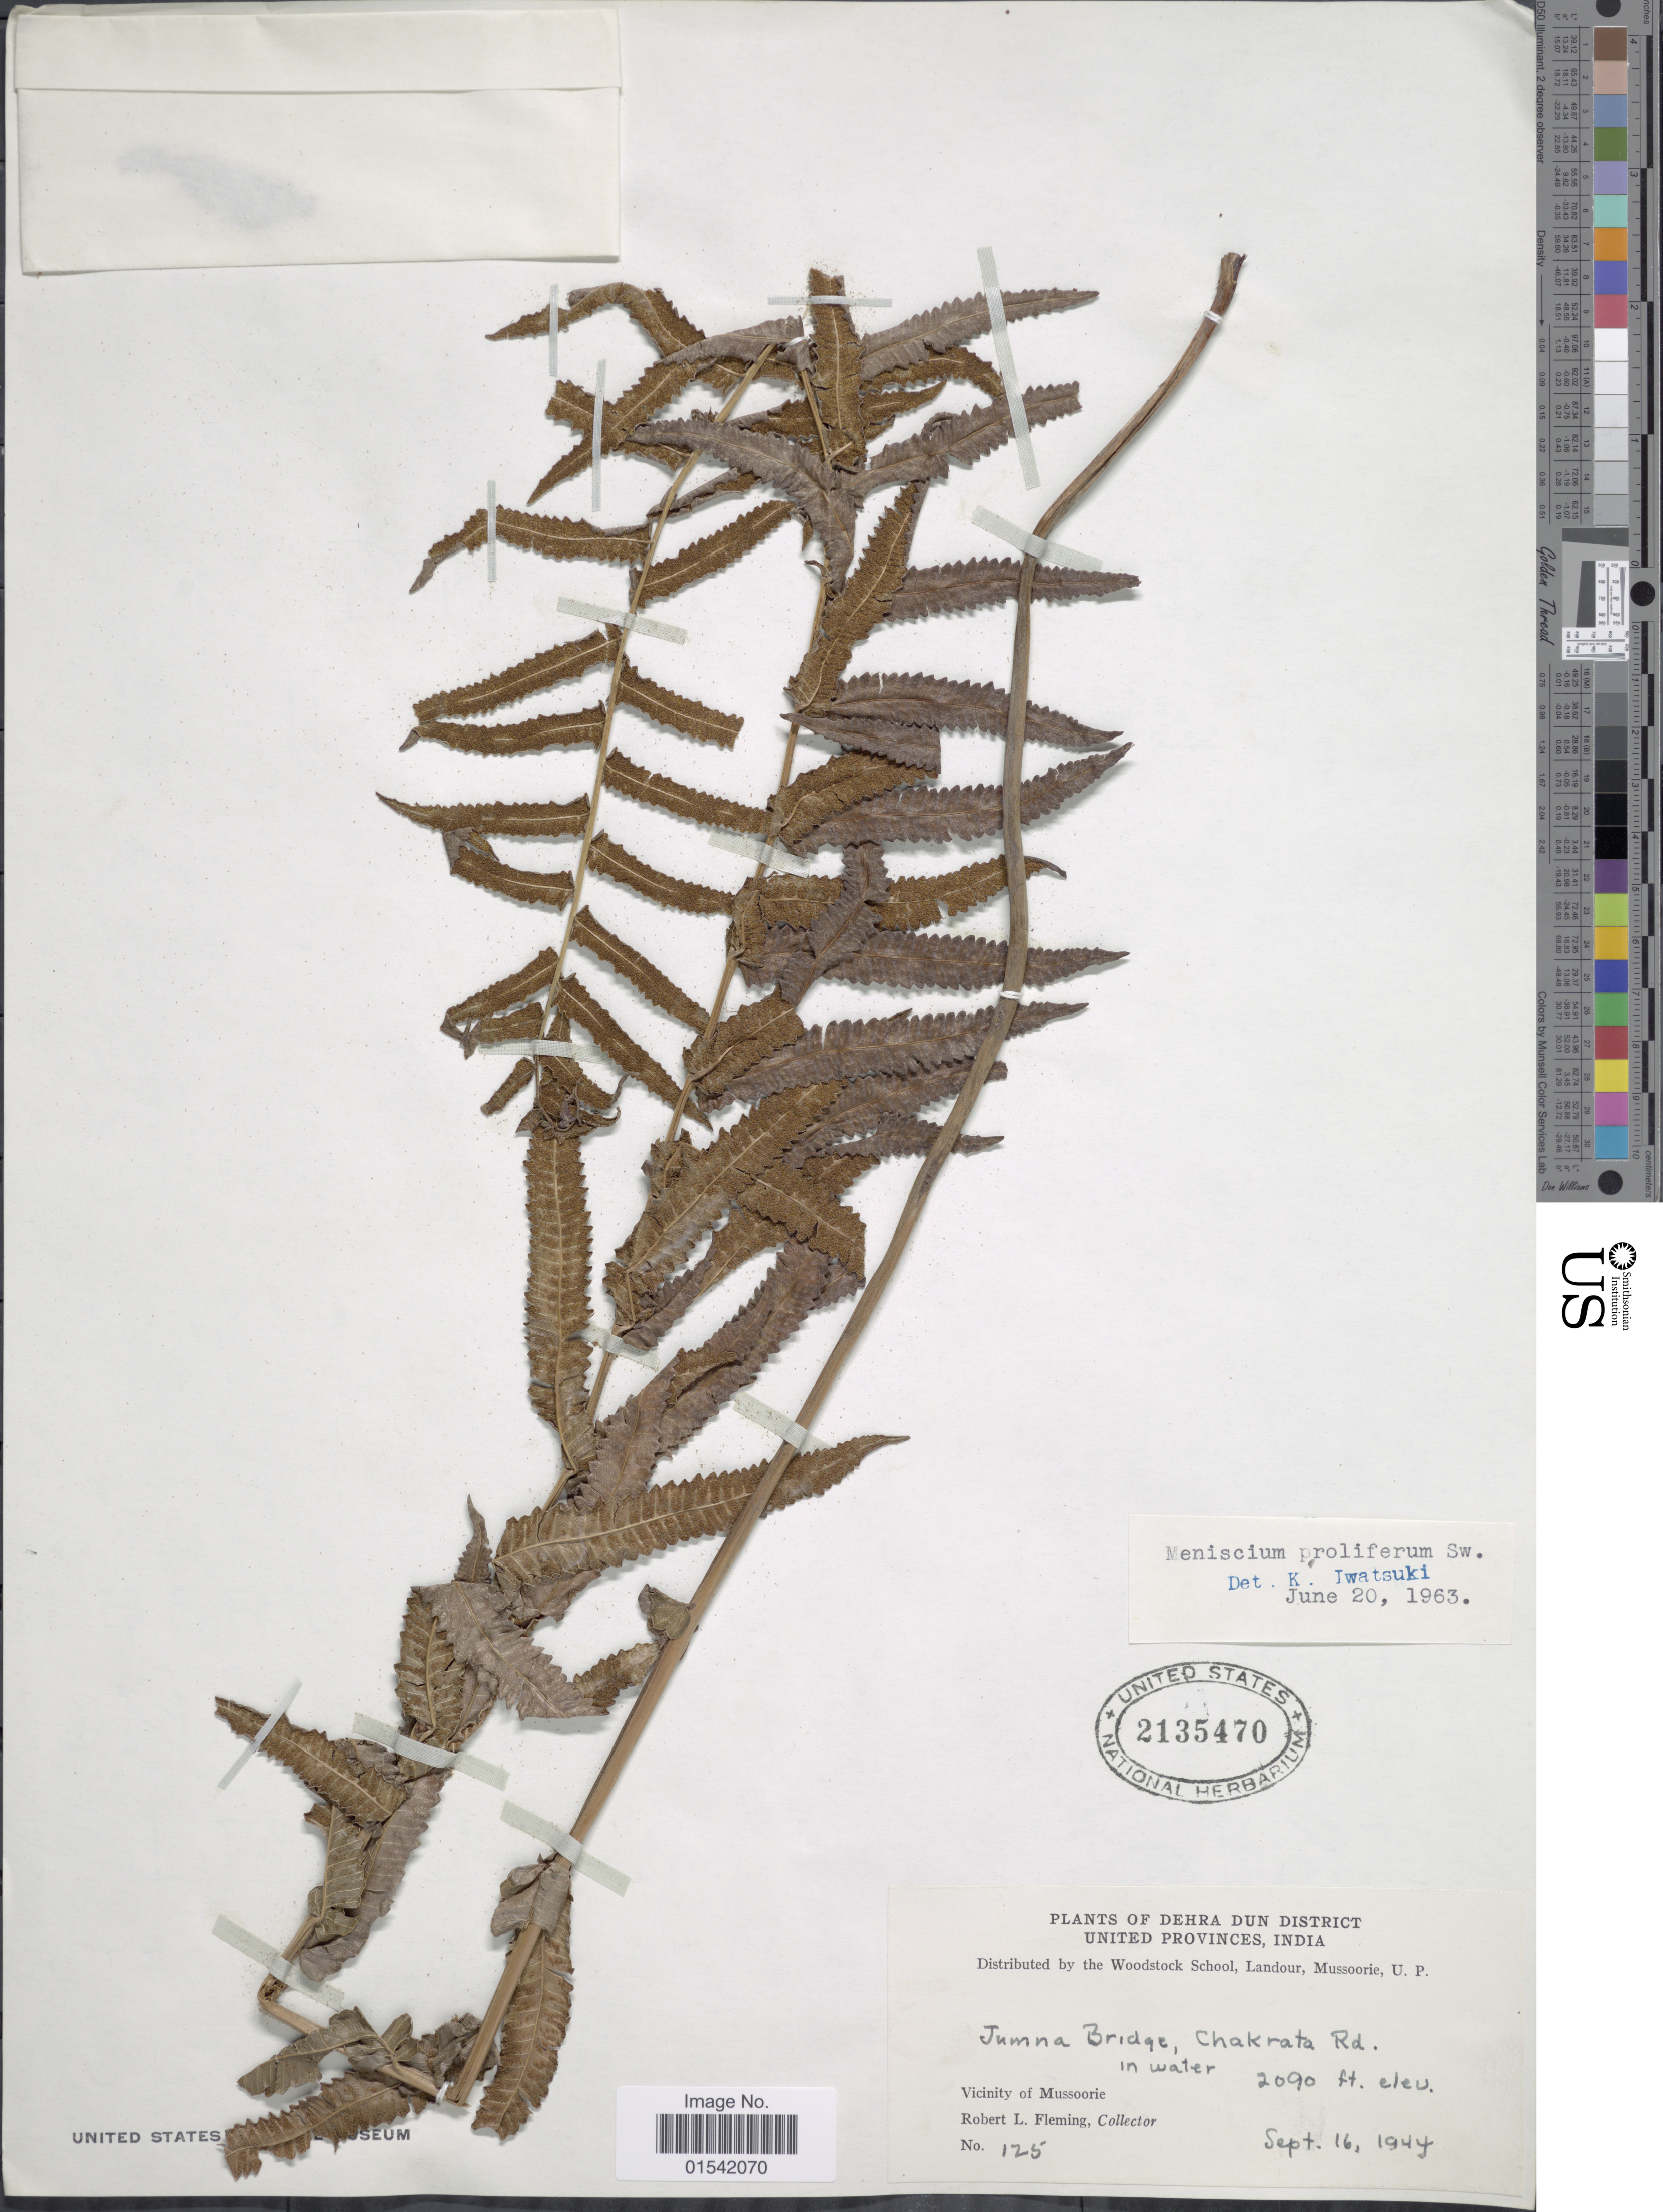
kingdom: Plantae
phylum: Tracheophyta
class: Polypodiopsida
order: Polypodiales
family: Thelypteridaceae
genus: Ampelopteris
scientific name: Ampelopteris prolifera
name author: (Retz.) Copel.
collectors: R. Fleming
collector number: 125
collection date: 1944-09-16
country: India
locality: Dehra Dun District, Untied Provinces, Jumna Bridge, Chakrata Rd., Vicinity of Mussoorie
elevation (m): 637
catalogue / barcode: US 2135470